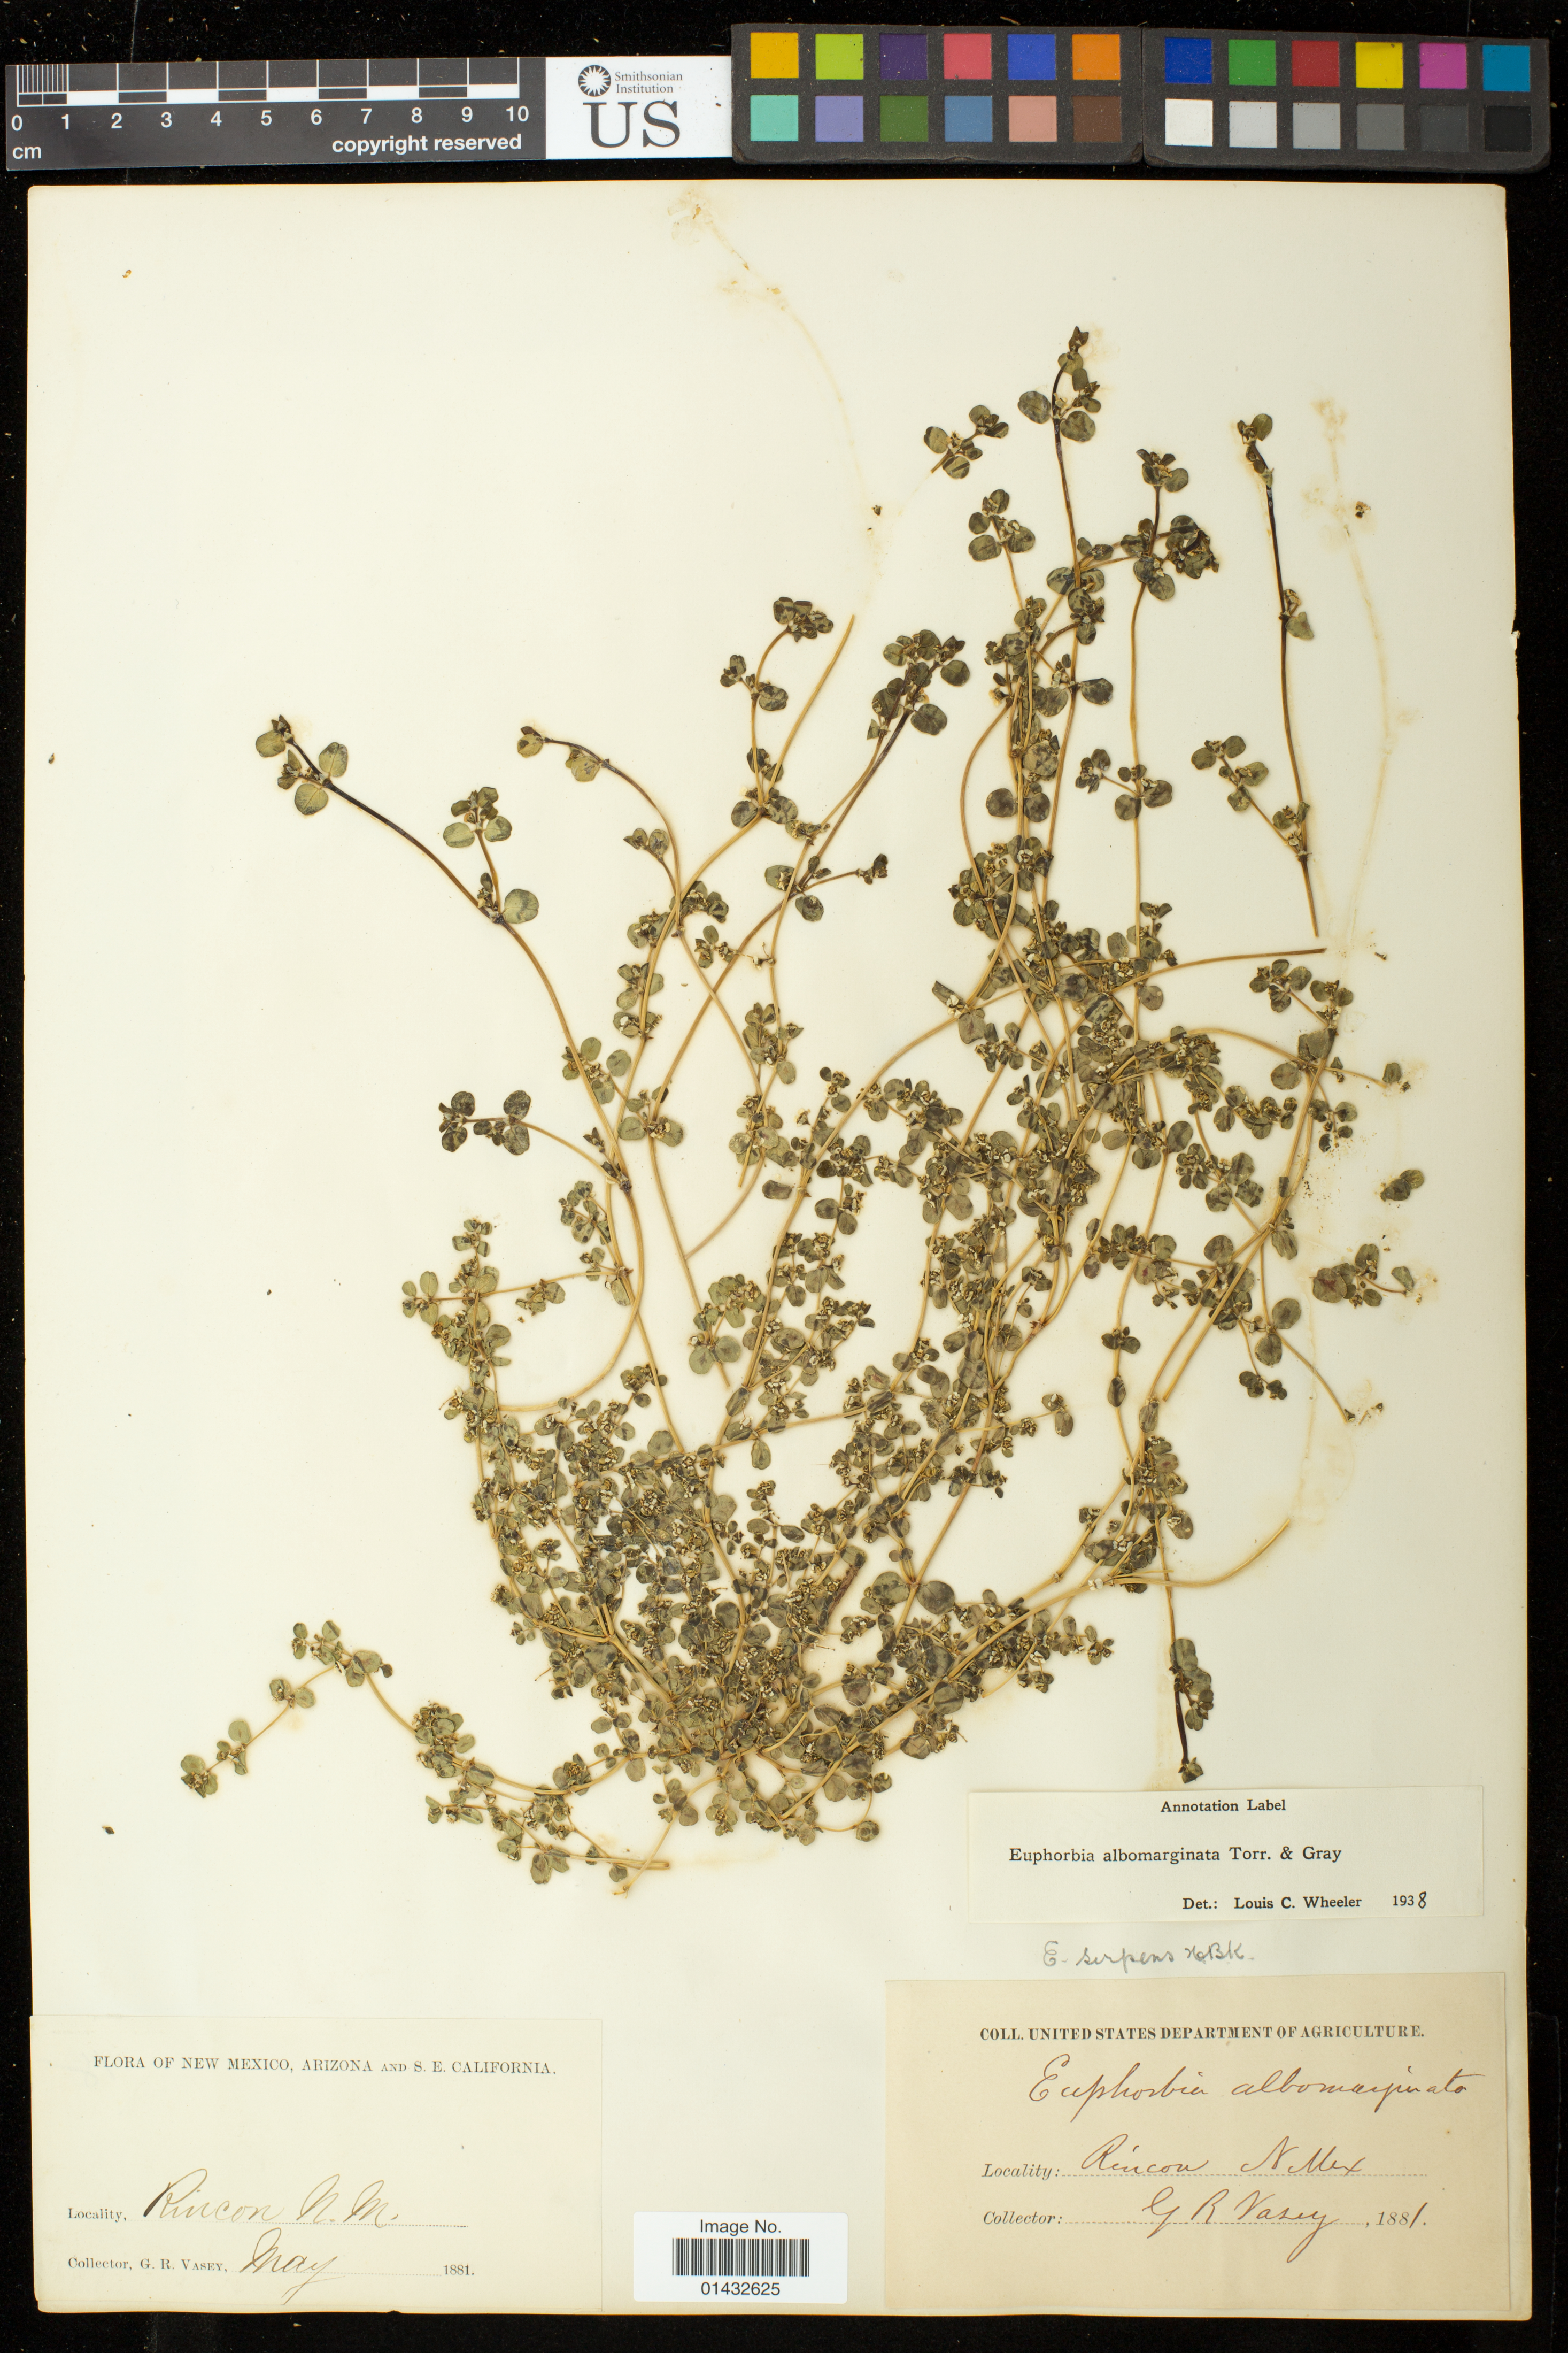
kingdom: Plantae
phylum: Tracheophyta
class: Magnoliopsida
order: Malpighiales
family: Euphorbiaceae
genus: Euphorbia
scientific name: Euphorbia albomarginata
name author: Torr. & A. Gray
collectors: G. R. Vasey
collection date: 1881-05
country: United States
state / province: New Mexico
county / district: Doña Ana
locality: Rincon